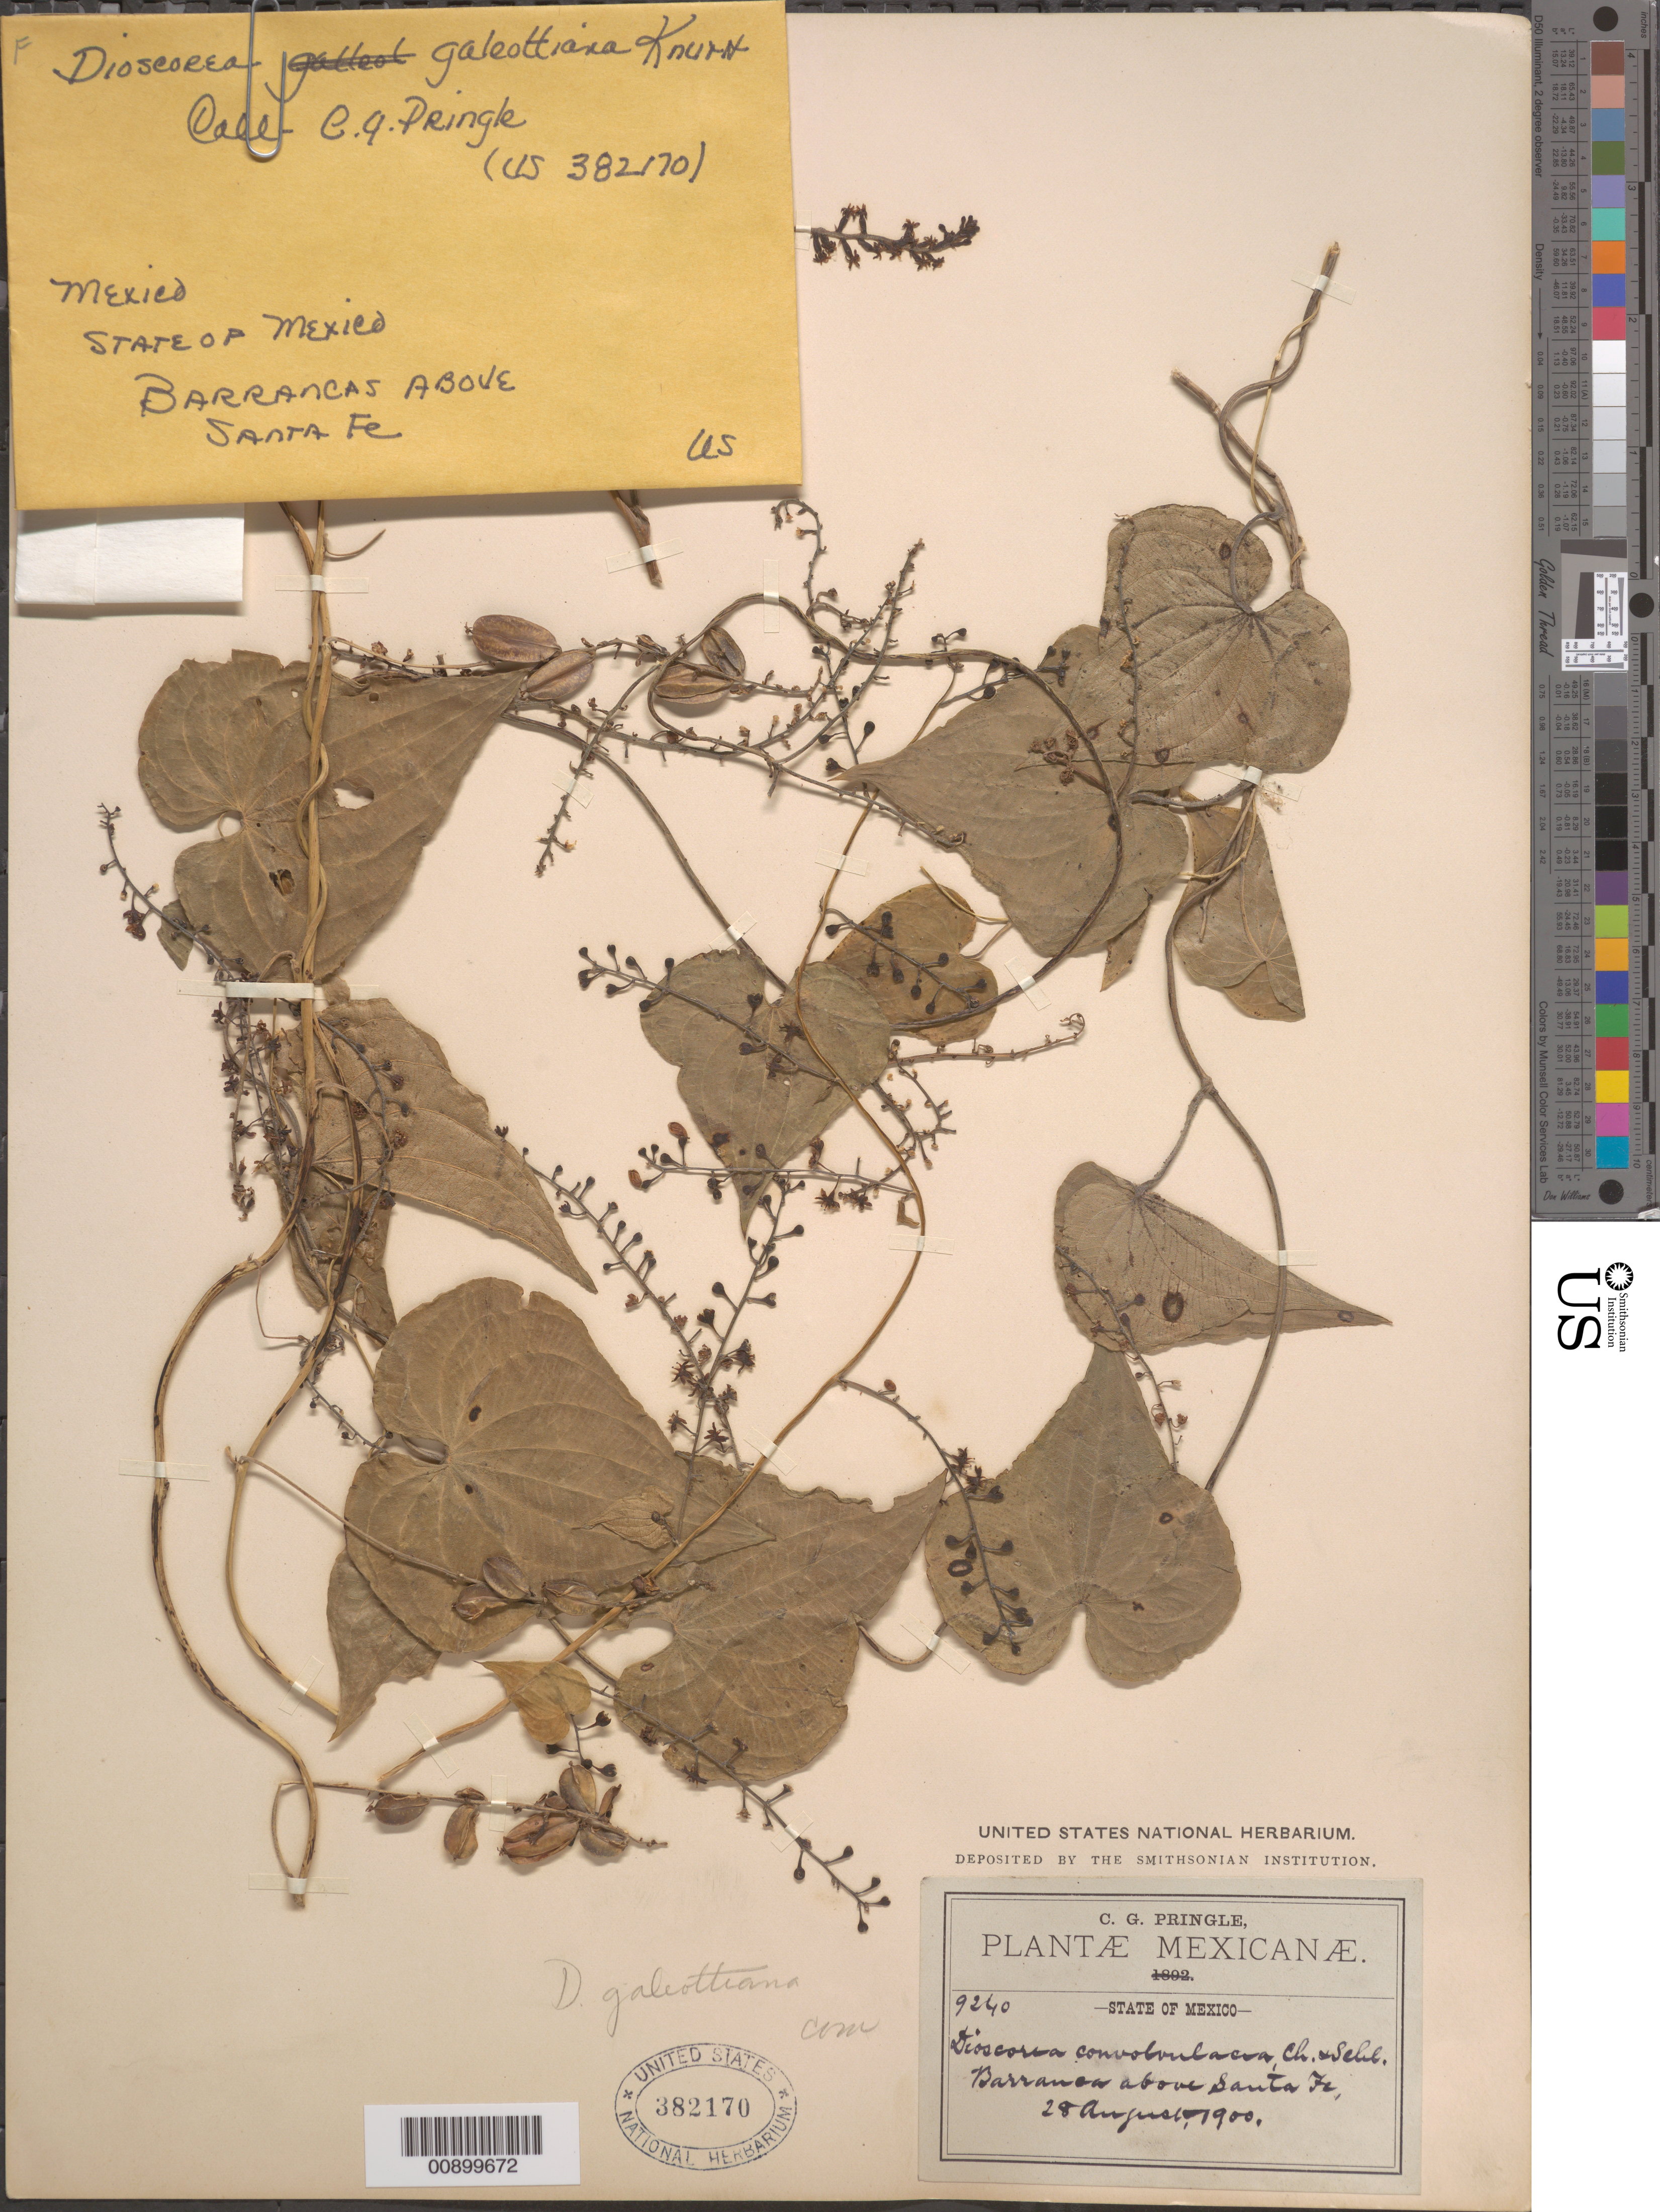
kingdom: Plantae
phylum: Tracheophyta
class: Liliopsida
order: Dioscoreales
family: Dioscoreaceae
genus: Dioscorea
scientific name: Dioscorea galeottiana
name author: Kunth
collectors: C. G. Pringle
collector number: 9240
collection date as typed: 28 Aug 1900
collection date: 1900-08-28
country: Mexico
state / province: México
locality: Barranca above Santa Fe. State of México.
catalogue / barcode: US 382170